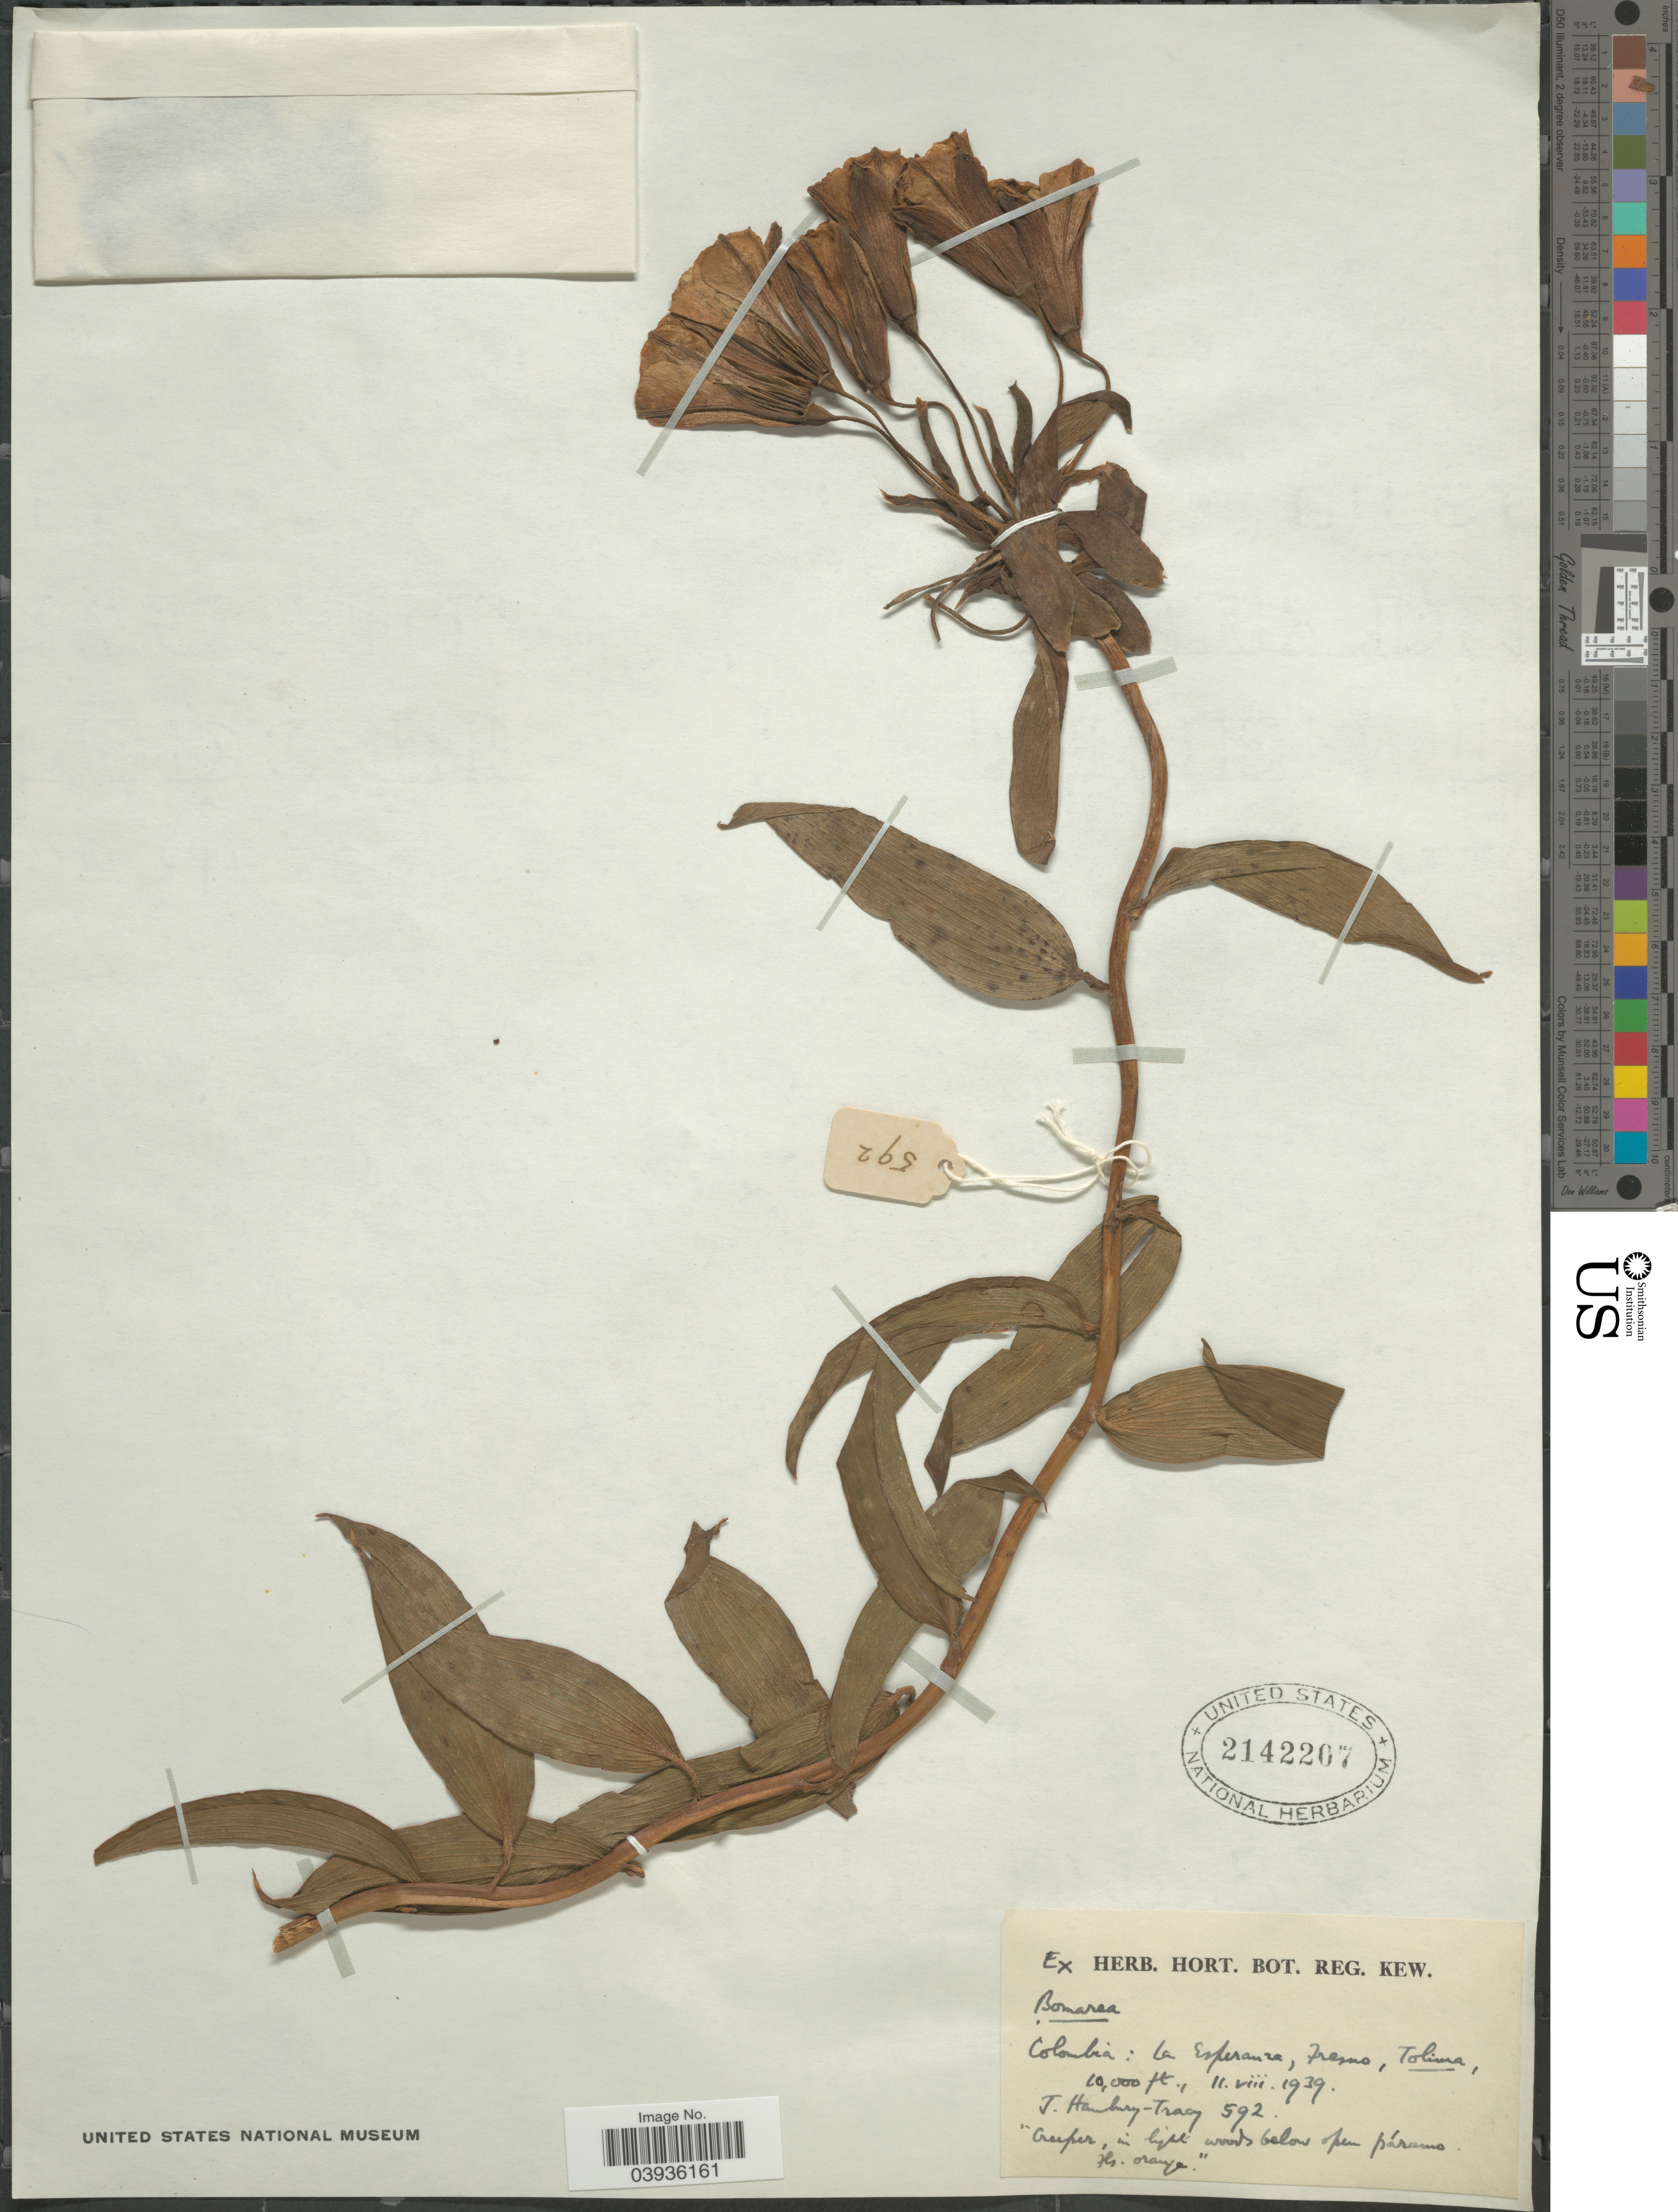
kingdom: Plantae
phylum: Tracheophyta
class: Liliopsida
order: Liliales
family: Alstroemeriaceae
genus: Bomarea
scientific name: Bomarea sp.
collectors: J. Hanbury-Tracy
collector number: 592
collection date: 1939-08-11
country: Colombia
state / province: Tolima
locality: La Esperanza, Fresno.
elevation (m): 3048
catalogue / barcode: US 2142207